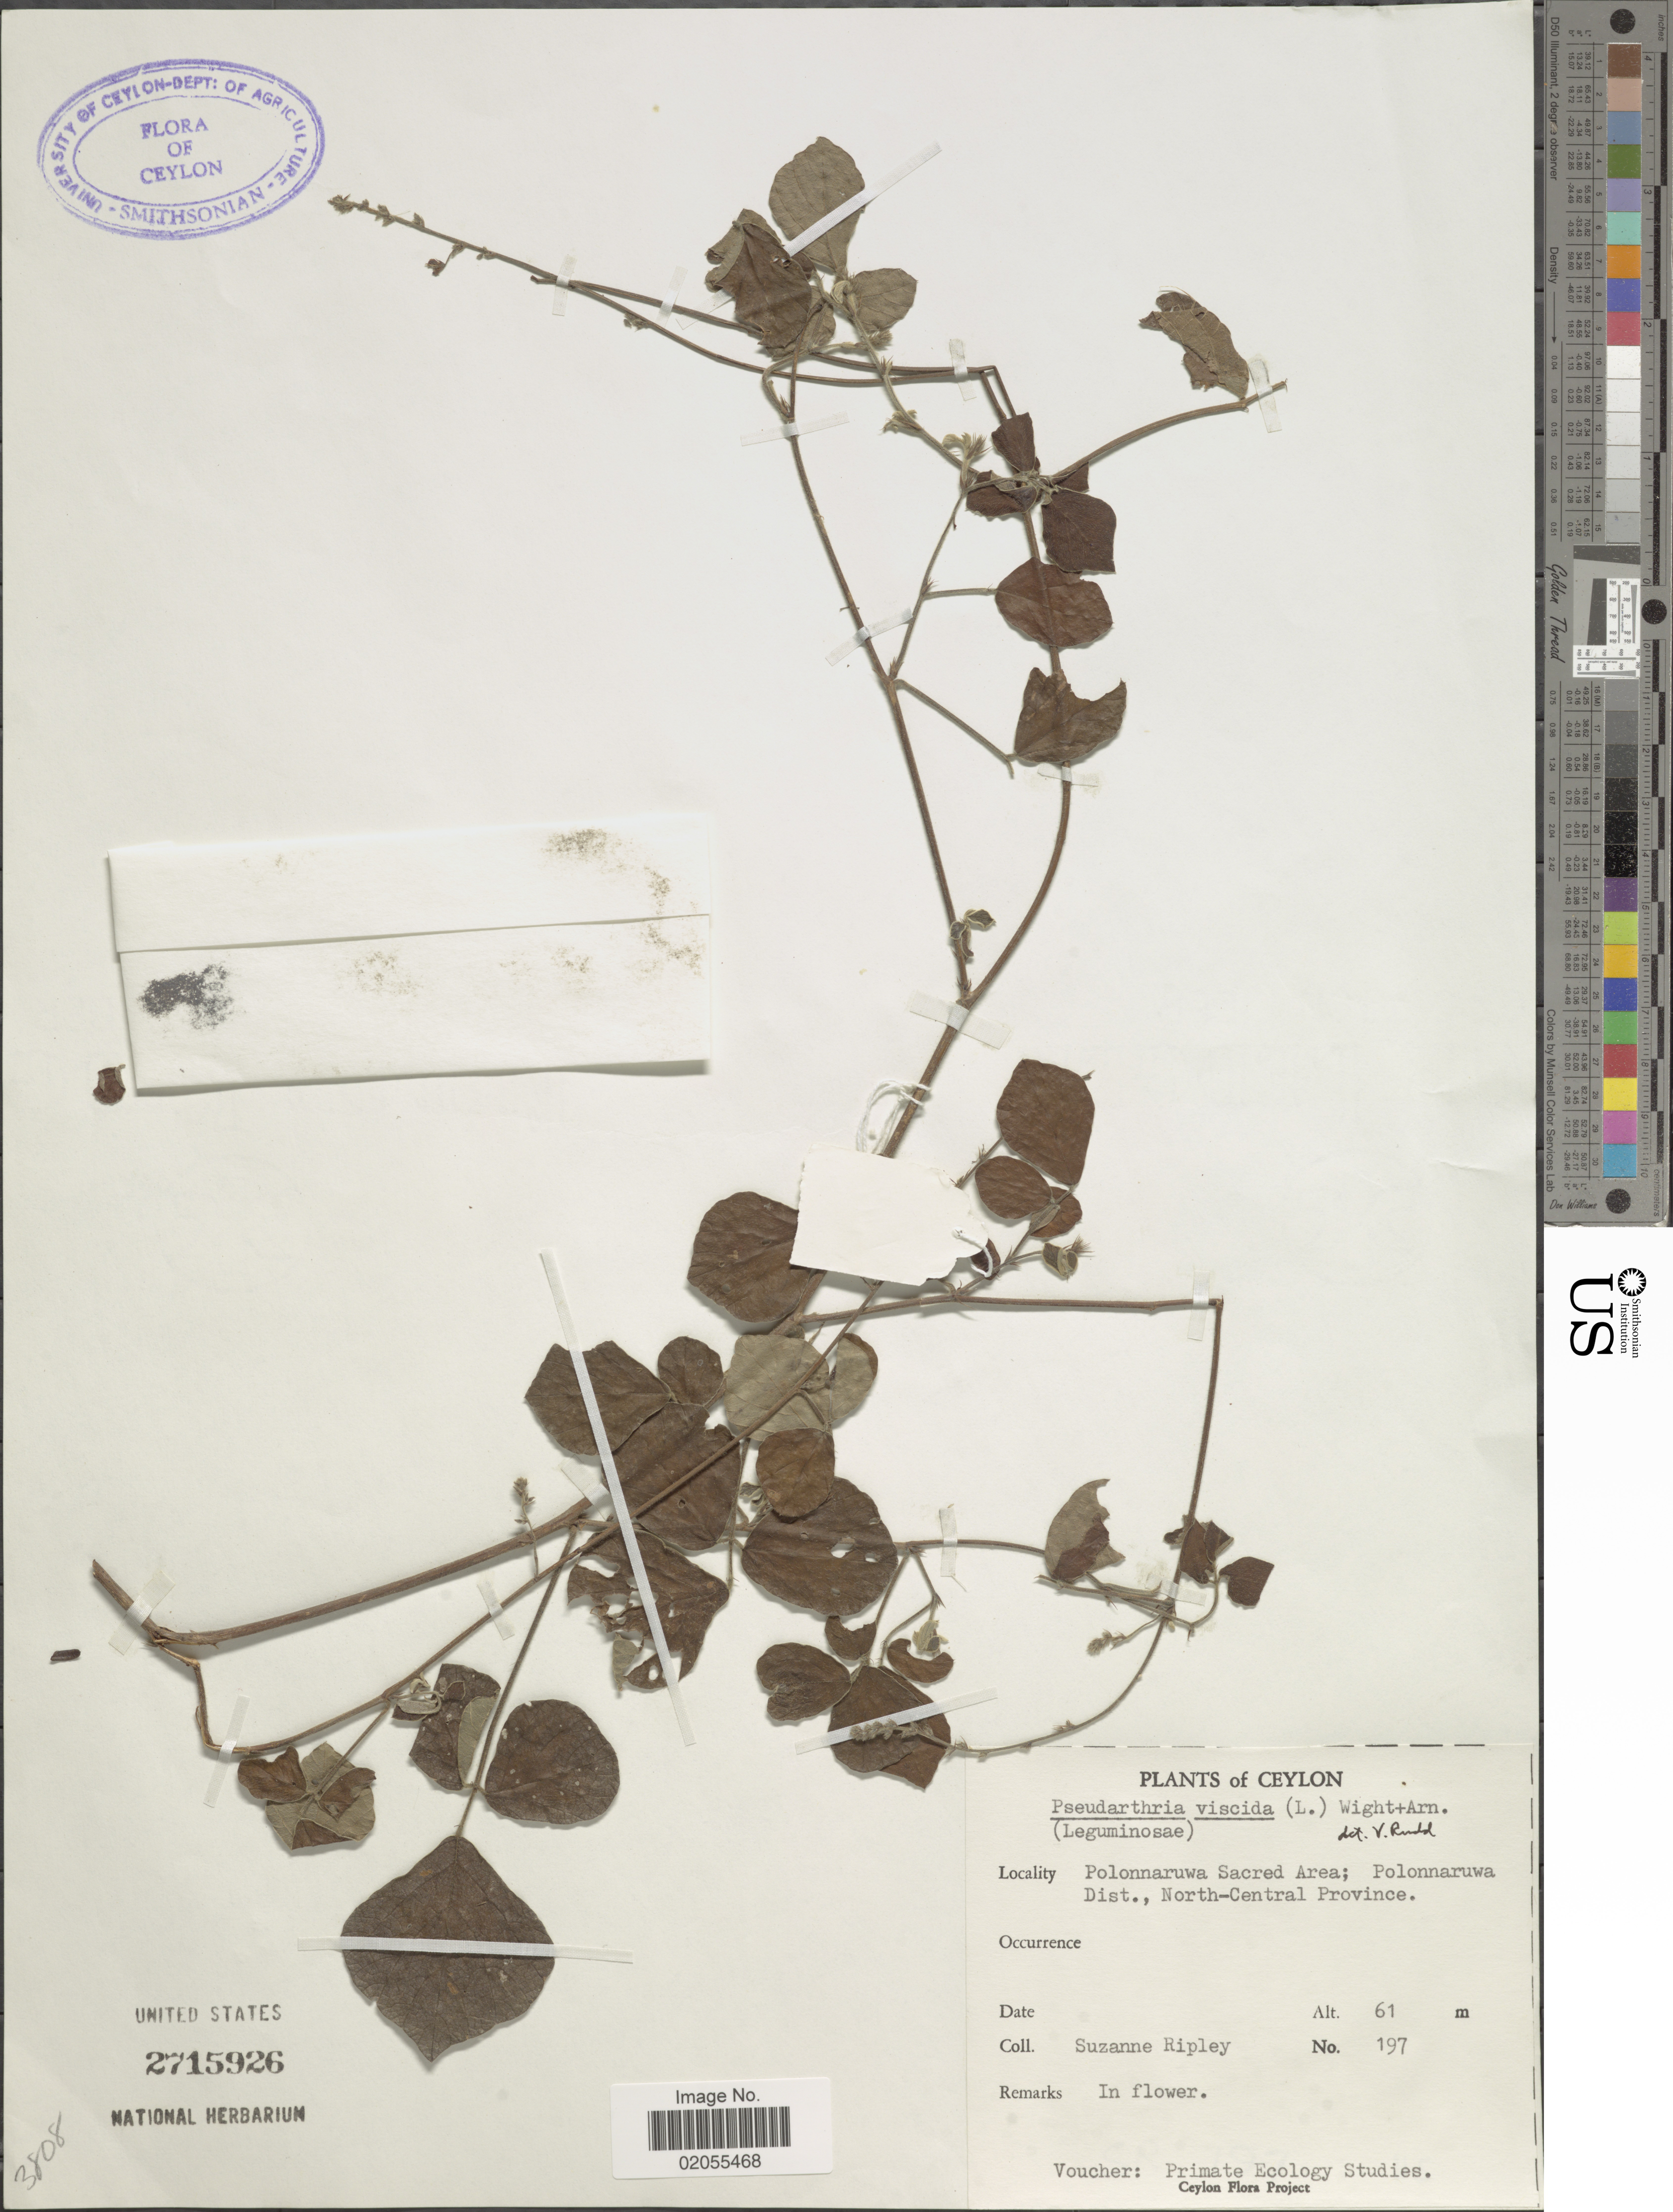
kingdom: Plantae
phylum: Tracheophyta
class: Magnoliopsida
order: Fabales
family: Fabaceae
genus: Pseudarthria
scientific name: Pseudarthria viscida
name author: (L.) Wight & Arn.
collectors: S. Ripley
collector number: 197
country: Sri Lanka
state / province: North Central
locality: Ceylon, Polonnaruwa Sacred Area, Polonnaruwa Dist.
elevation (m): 61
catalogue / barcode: US 2715926